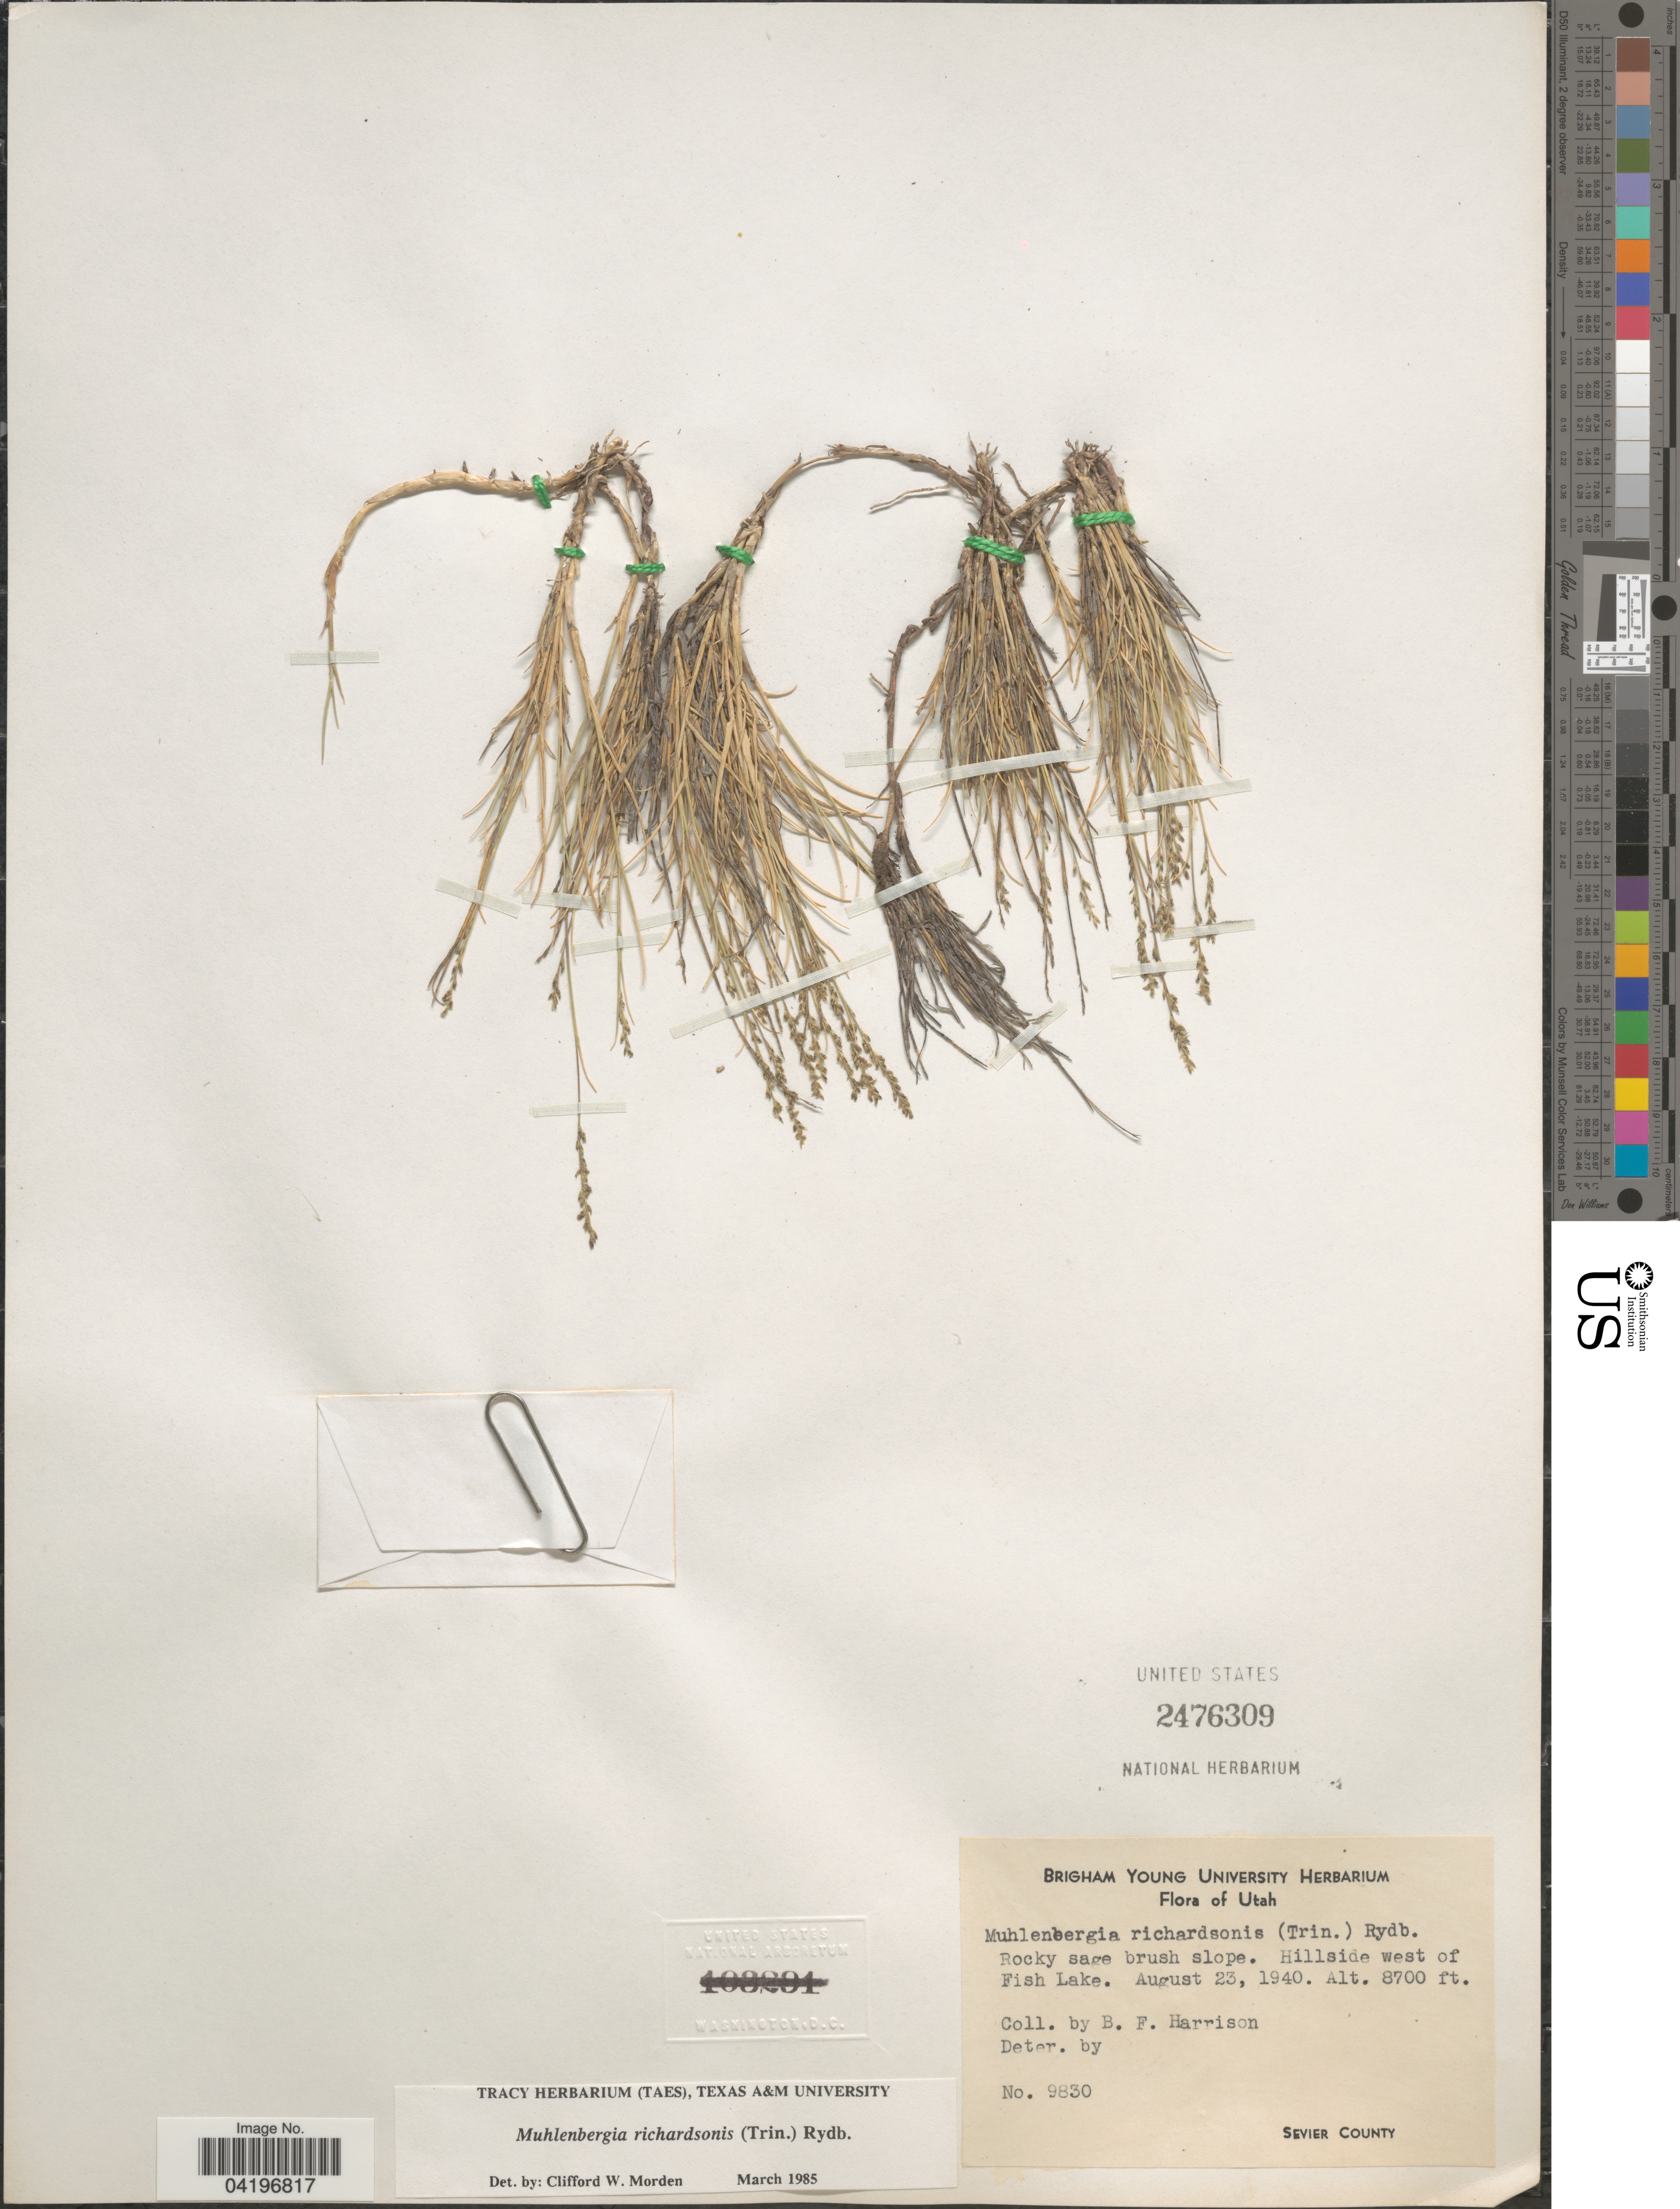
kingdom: Plantae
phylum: Tracheophyta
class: Liliopsida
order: Poales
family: Poaceae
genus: Muhlenbergia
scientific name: Muhlenbergia richardsonis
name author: (Trin.) Rydb.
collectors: B. F. Harrison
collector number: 9830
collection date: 1940-08-23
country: United States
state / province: Utah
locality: Hillside west of Fish Lake. Sevier County.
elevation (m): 2652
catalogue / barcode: US 2476309